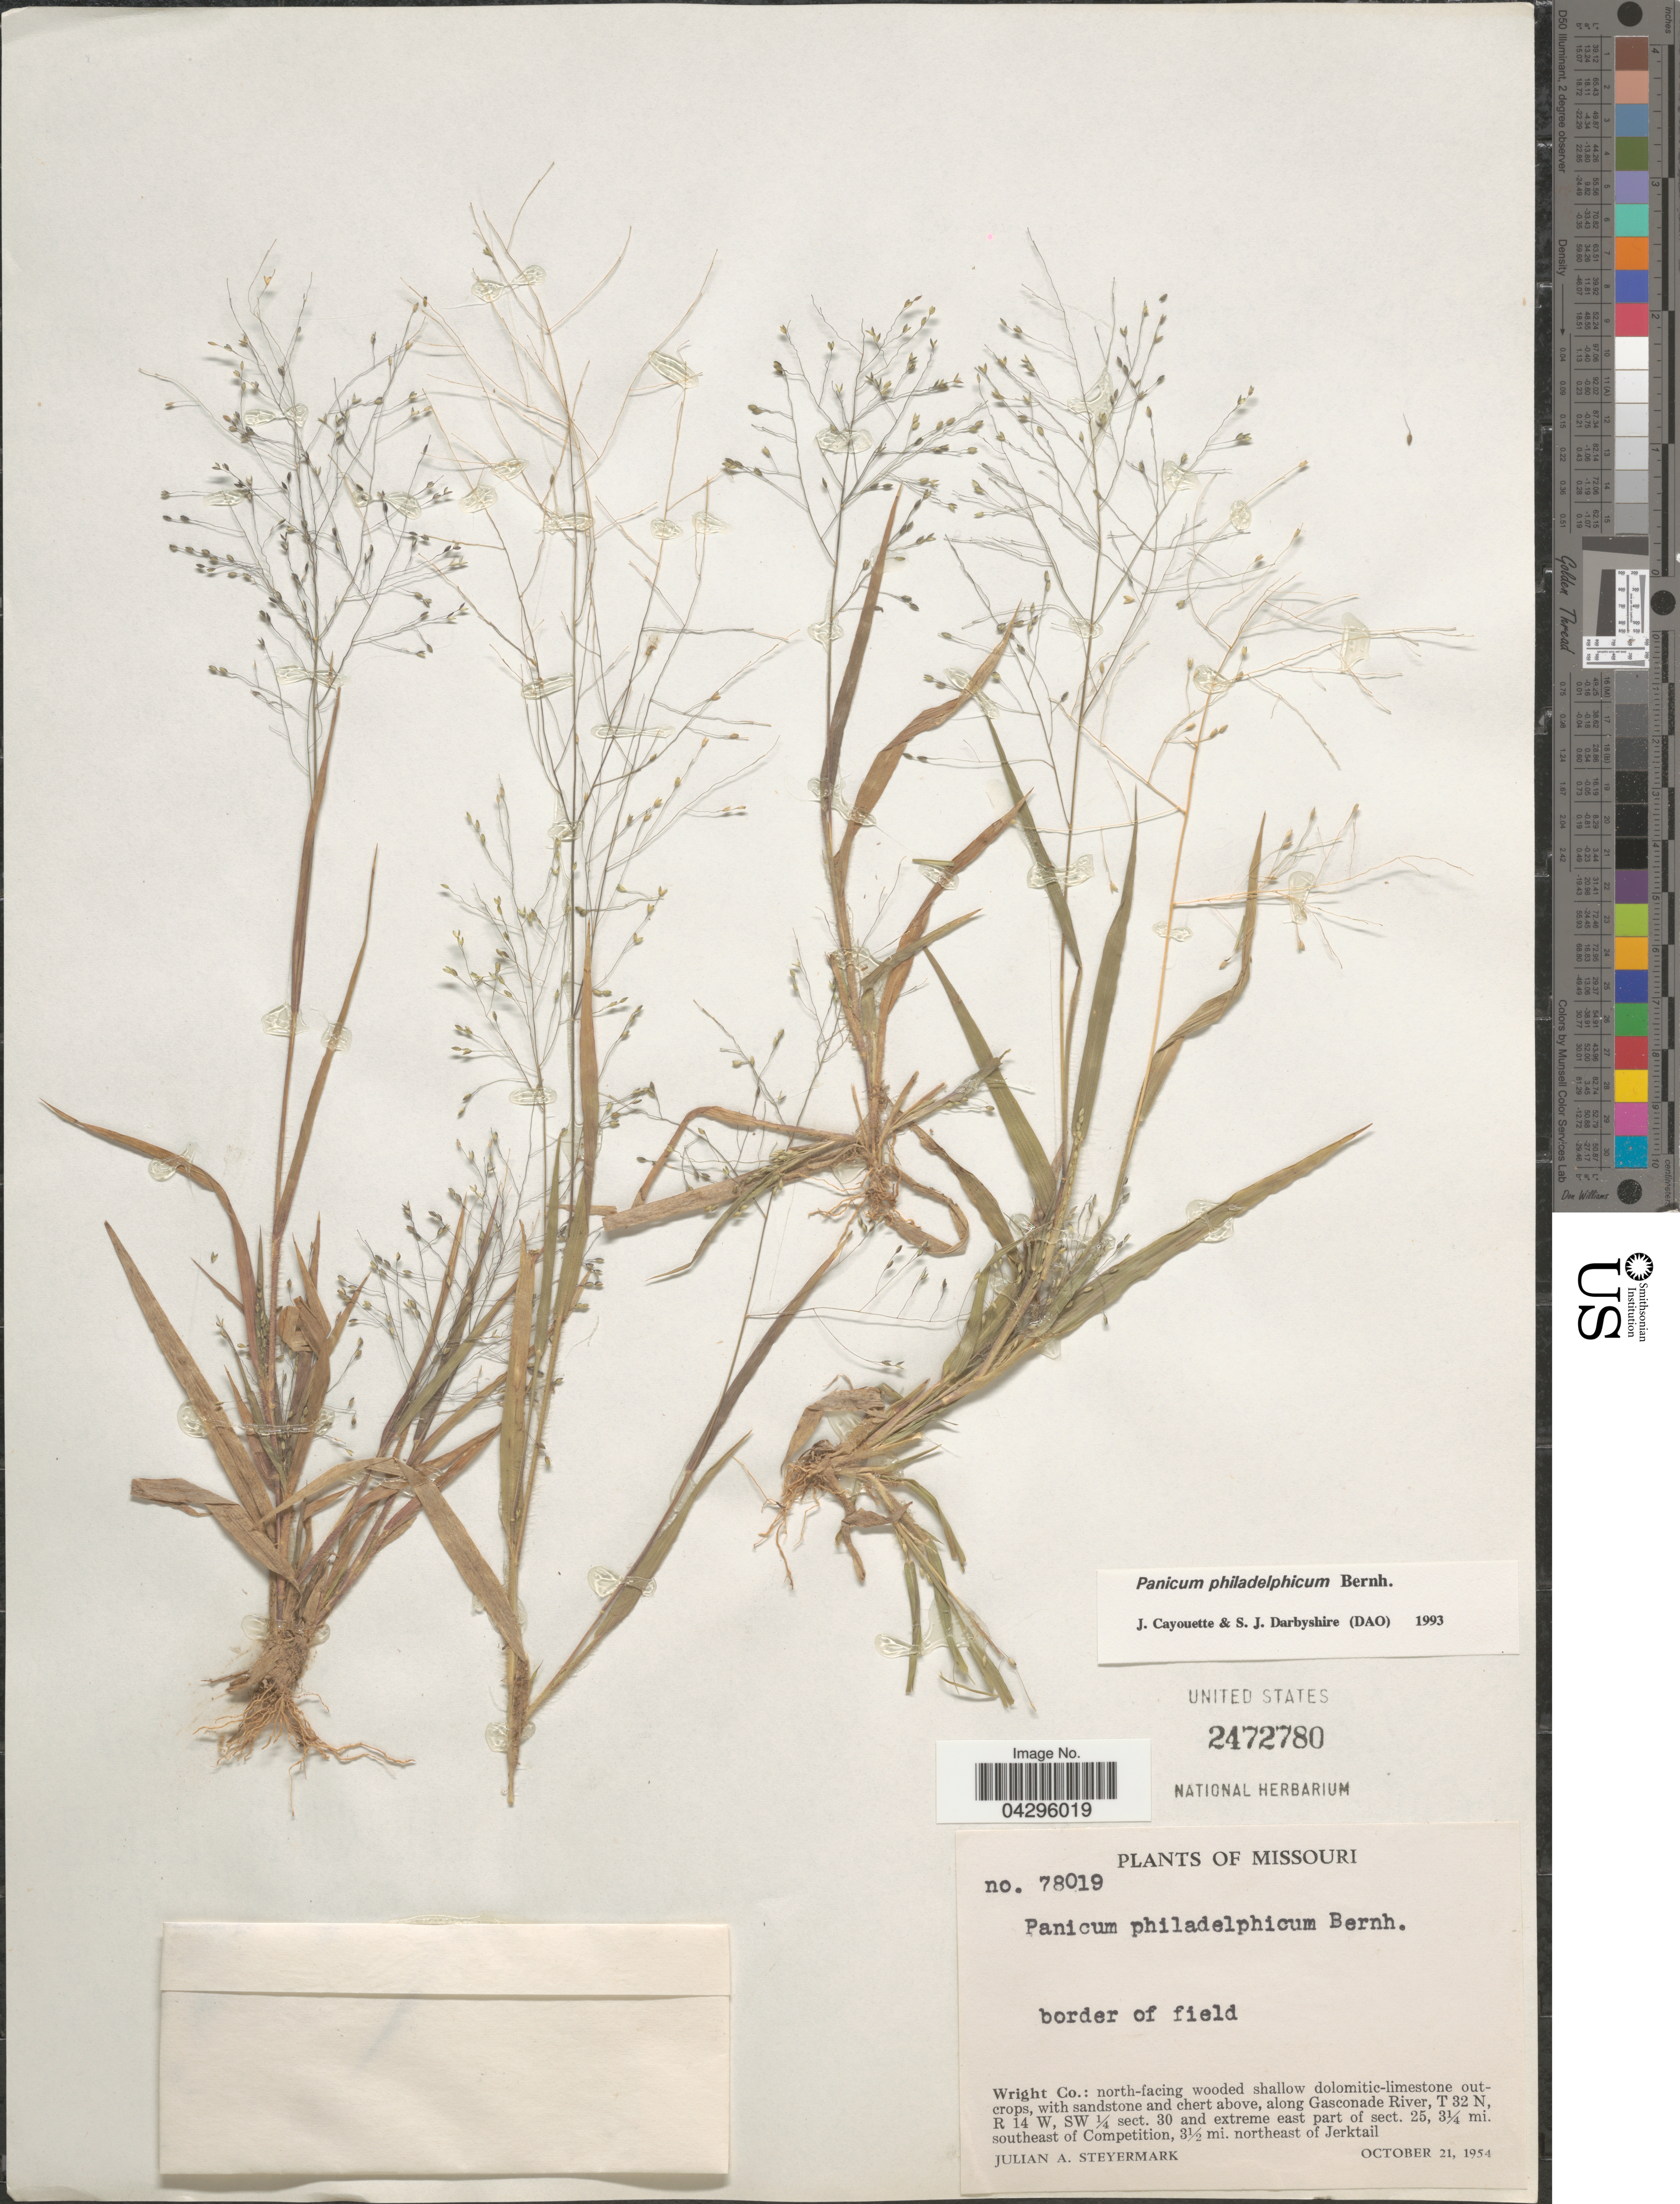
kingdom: Plantae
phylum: Tracheophyta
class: Liliopsida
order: Poales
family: Poaceae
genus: Panicum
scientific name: Panicum philadelphicum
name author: Bernh. ex Trin.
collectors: J. Steyermark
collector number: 78019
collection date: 1954-10-21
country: United States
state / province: Missouri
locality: Border of field. Wright Co.: north-facing wooded shallow dolomitic-limestone outcrops, with sandstone and chert above, along Gasconade River, T 32 N, R 14 W, SW¼ sect. 30 and extreme east part of sect. 25, 3¼ mi. southeast of Competition, 3½ mi. northeast of Jerktail.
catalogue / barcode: US 2472780